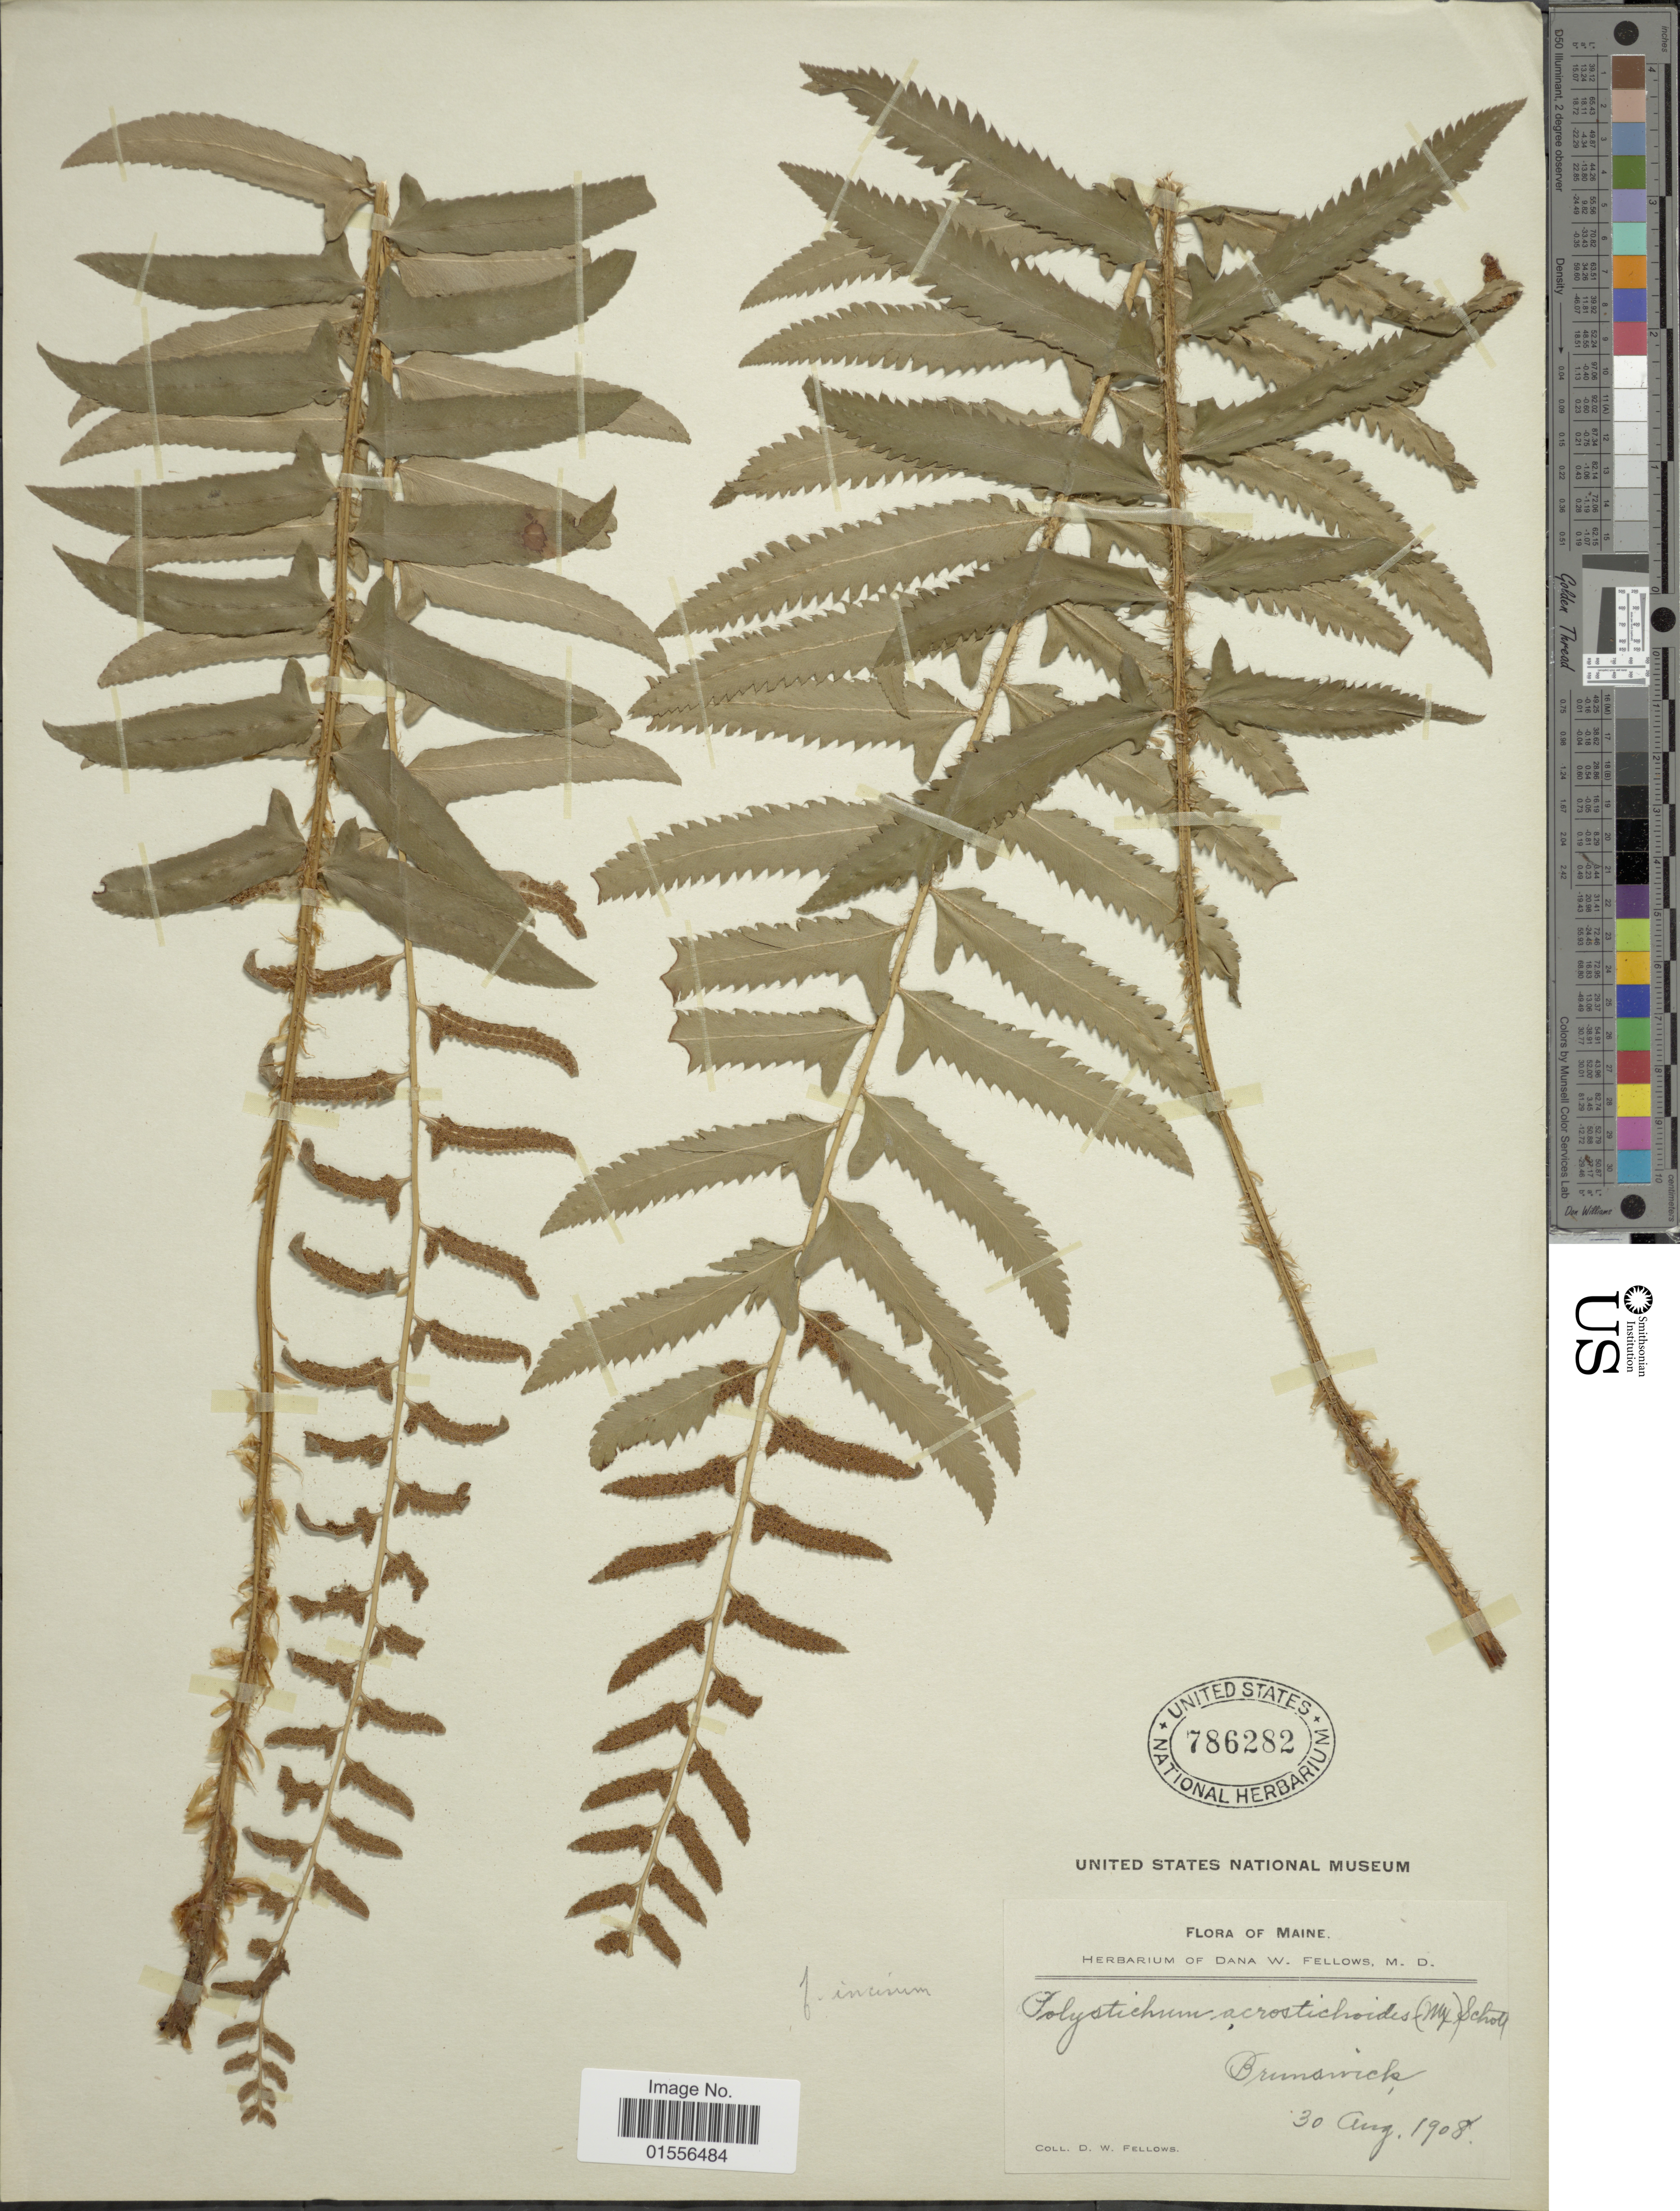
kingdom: Plantae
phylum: Tracheophyta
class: Polypodiopsida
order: Polypodiales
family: Dryopteridaceae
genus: Polystichum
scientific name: Polystichum acrostichoides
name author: (Michx.) Schott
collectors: D. W. Fellows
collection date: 1908-08-30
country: United States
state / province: Maine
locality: Brunswick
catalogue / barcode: US 786282